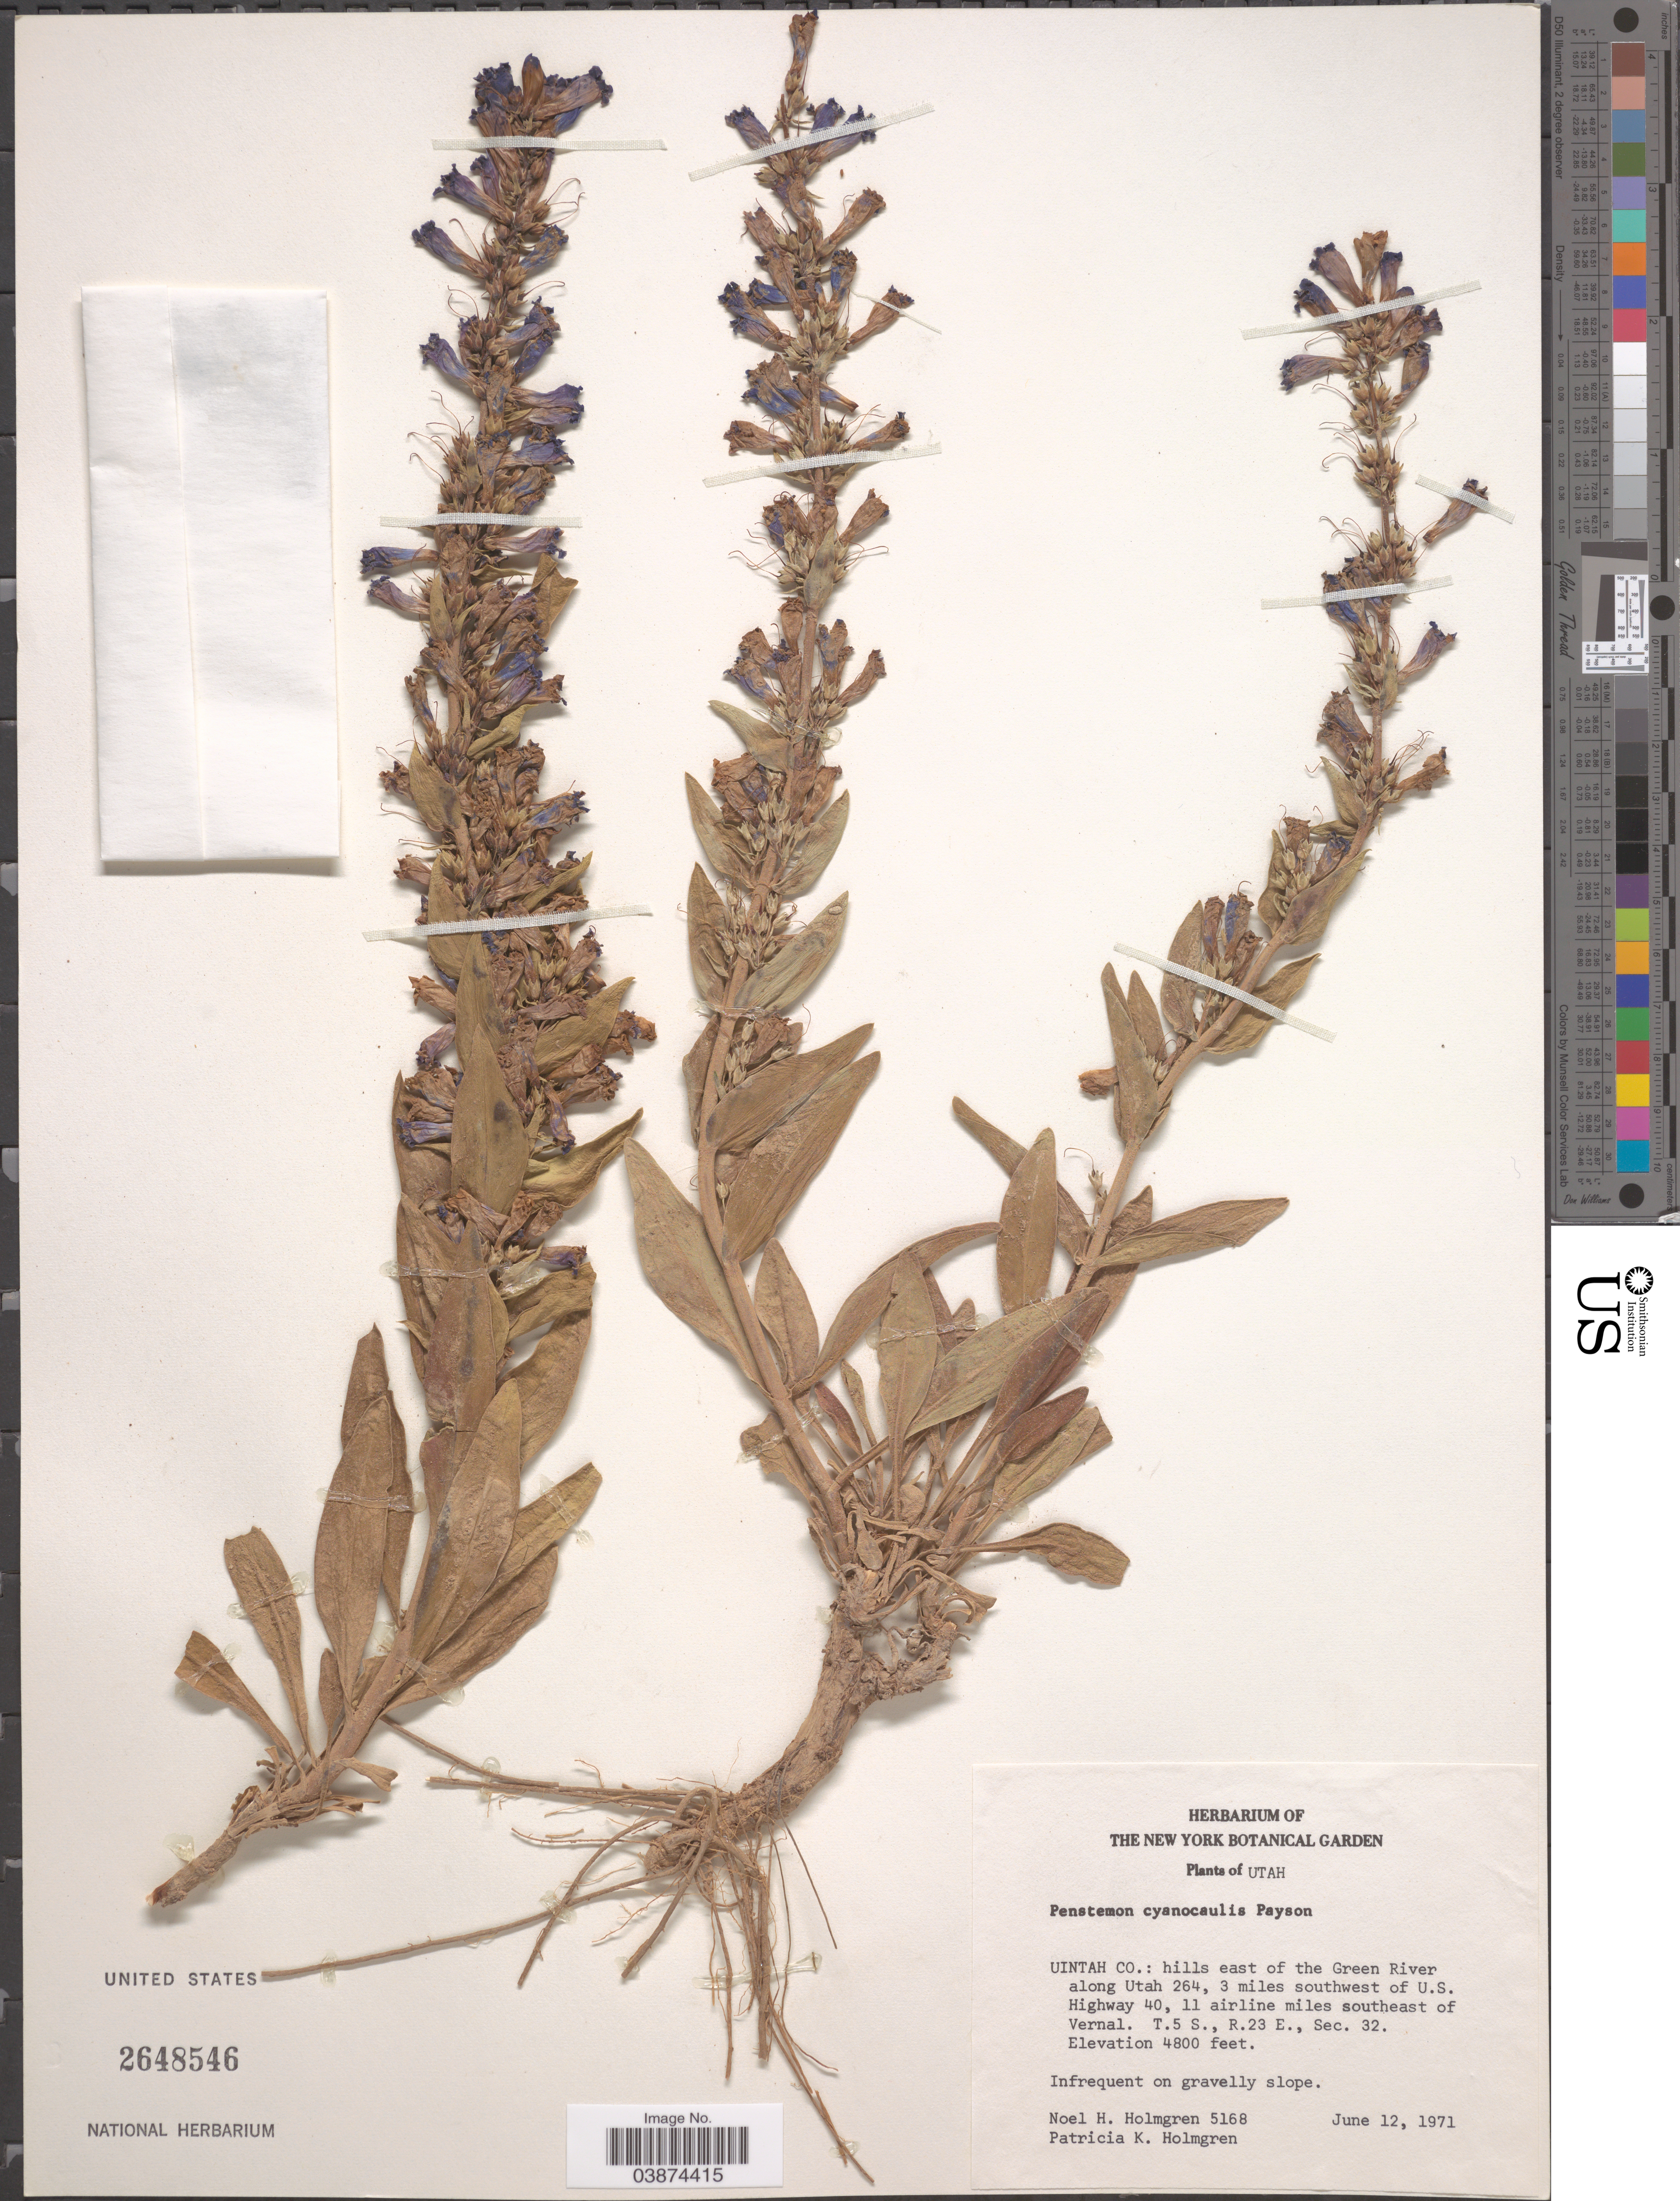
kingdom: Plantae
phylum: Tracheophyta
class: Magnoliopsida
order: Lamiales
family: Plantaginaceae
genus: Penstemon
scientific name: Penstemon cyanocaulis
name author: Payson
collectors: N. H. Holmgren & P. K. Holmgren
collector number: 5168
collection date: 1971-06-12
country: United States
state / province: Utah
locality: Uintah Co.: hills east of the Green River along Utah 264, 3 miles southwest of U.S. Highway 40, 11 airline miles southeast of Vernal. T. 5 S., R. 39 E., Sec. 32.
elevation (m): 1463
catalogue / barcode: US 2648546